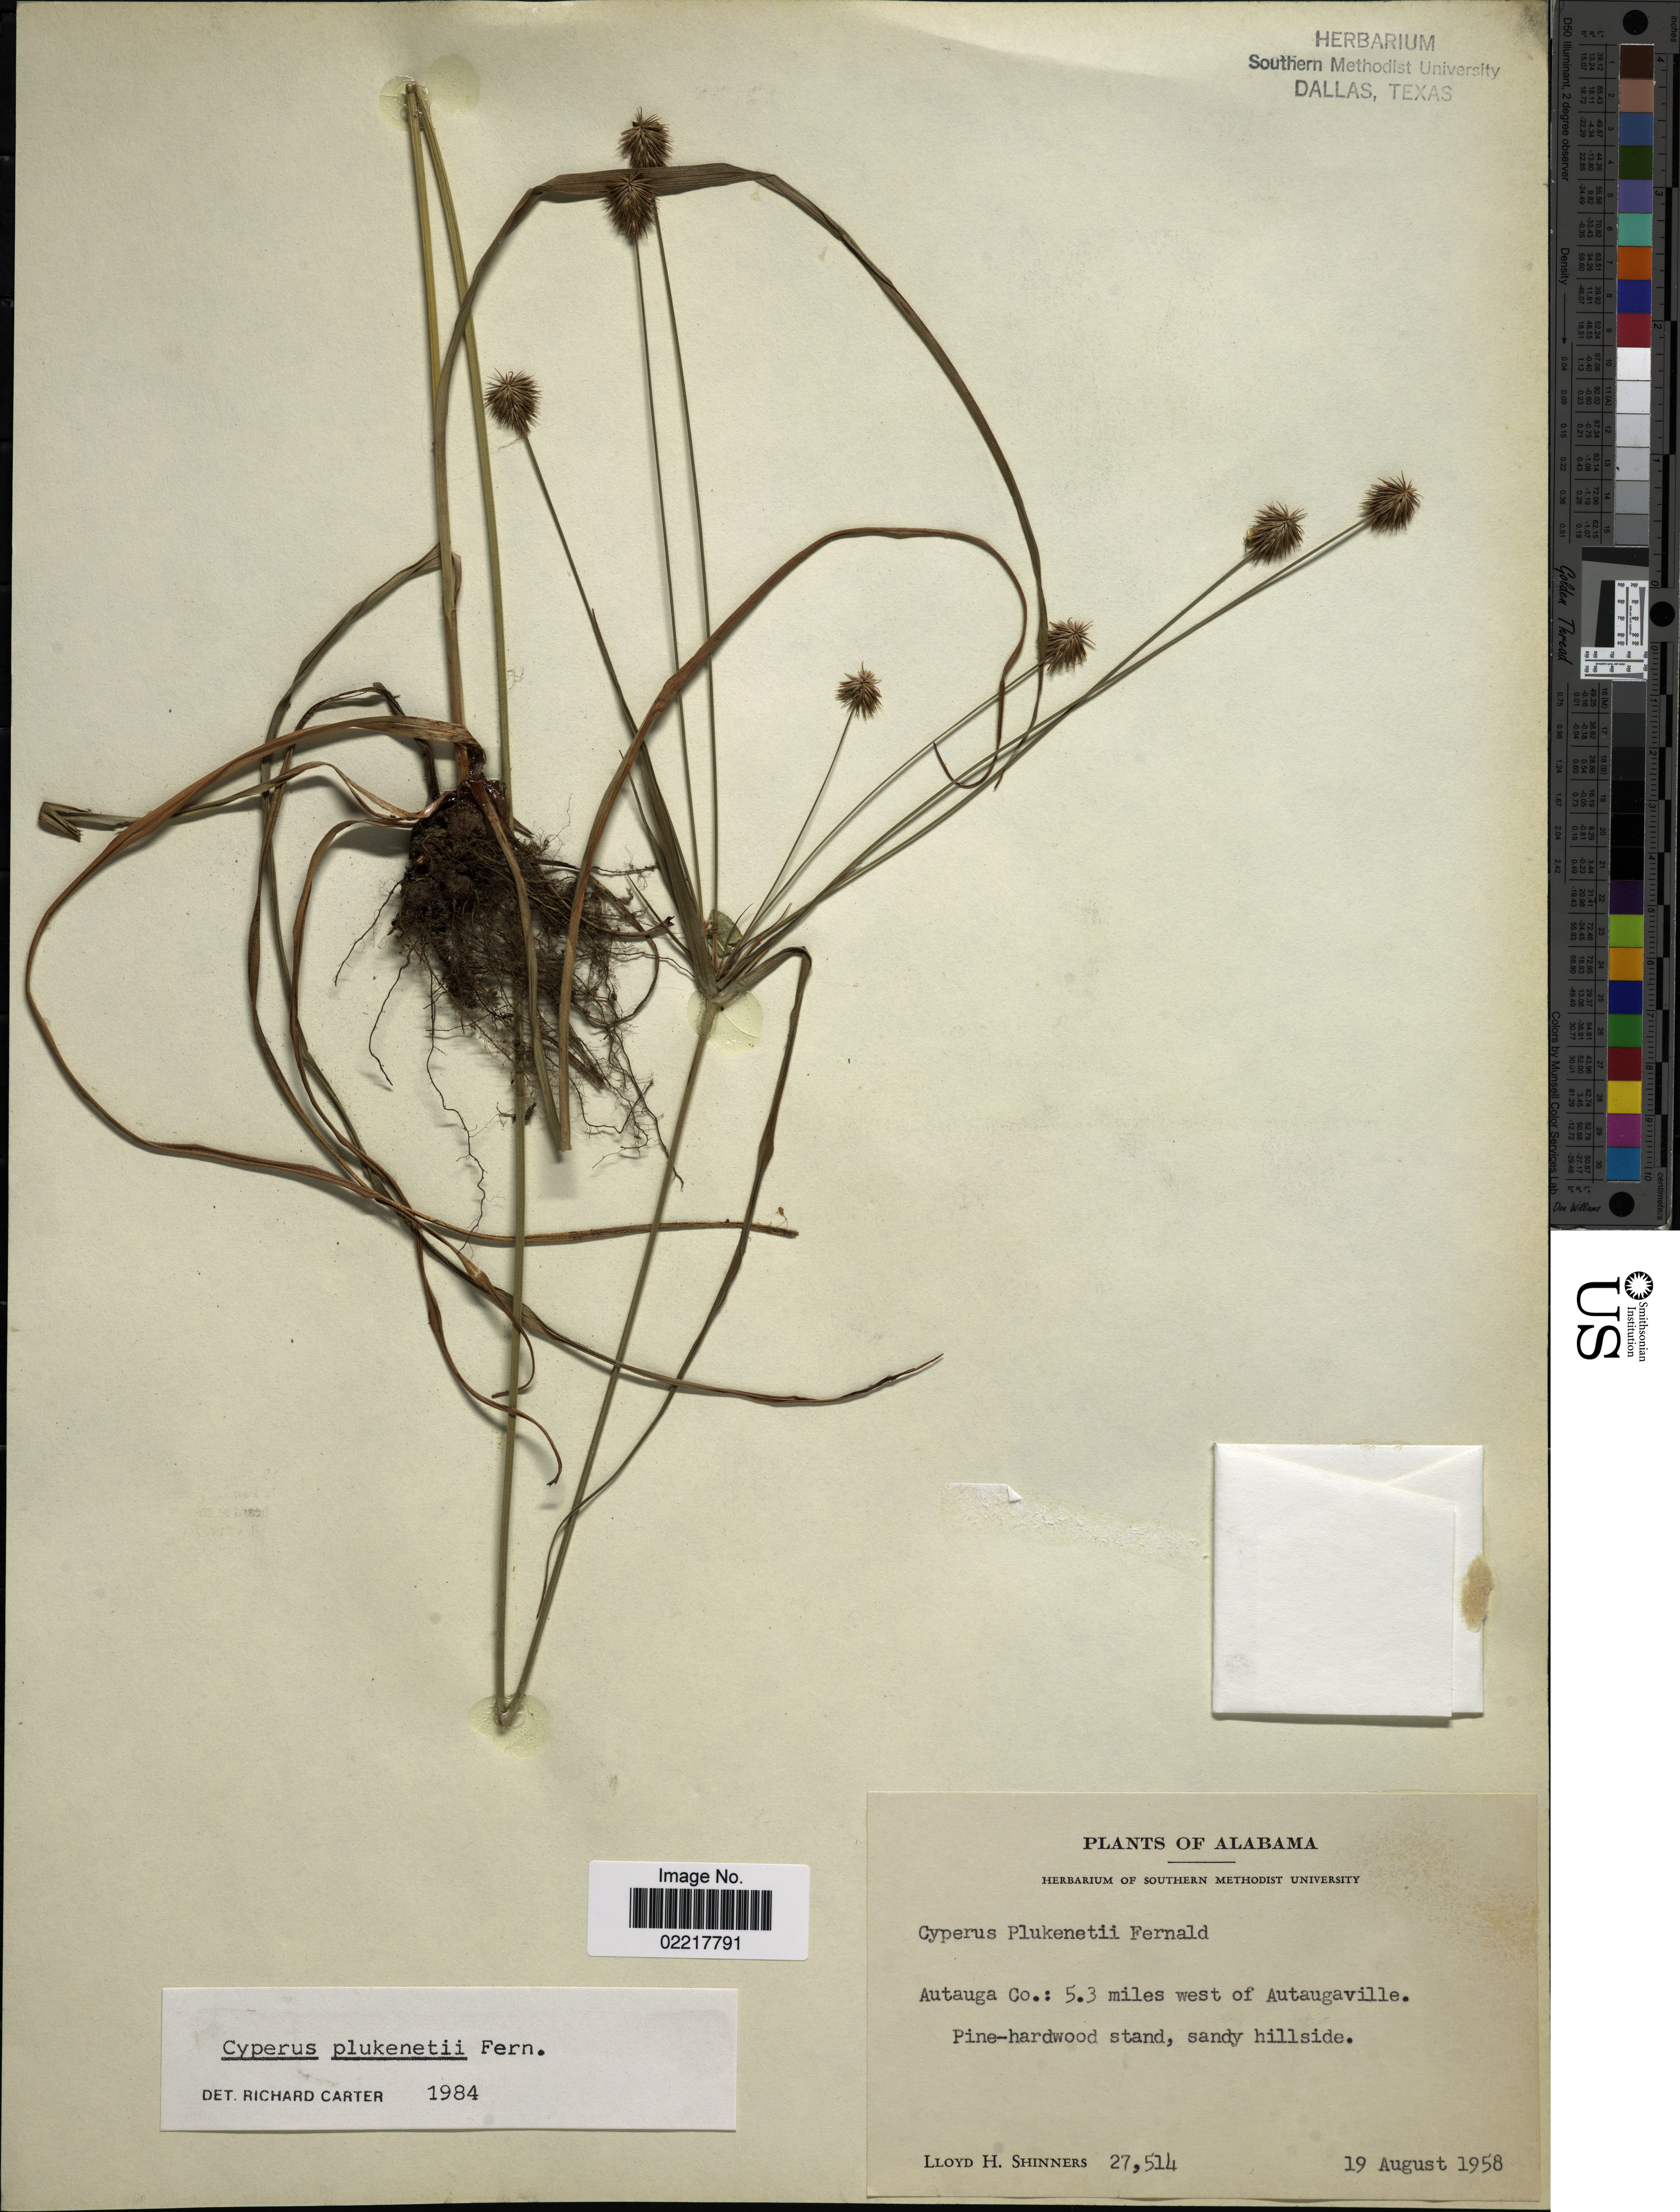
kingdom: Plantae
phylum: Tracheophyta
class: Liliopsida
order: Poales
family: Cyperaceae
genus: Cyperus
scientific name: Cyperus plukenetii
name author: Fernald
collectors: L. H. Shinners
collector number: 27514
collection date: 1958-08-19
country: United States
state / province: Alabama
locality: Autauga Co.: 5.3 miles west of Autaugaville